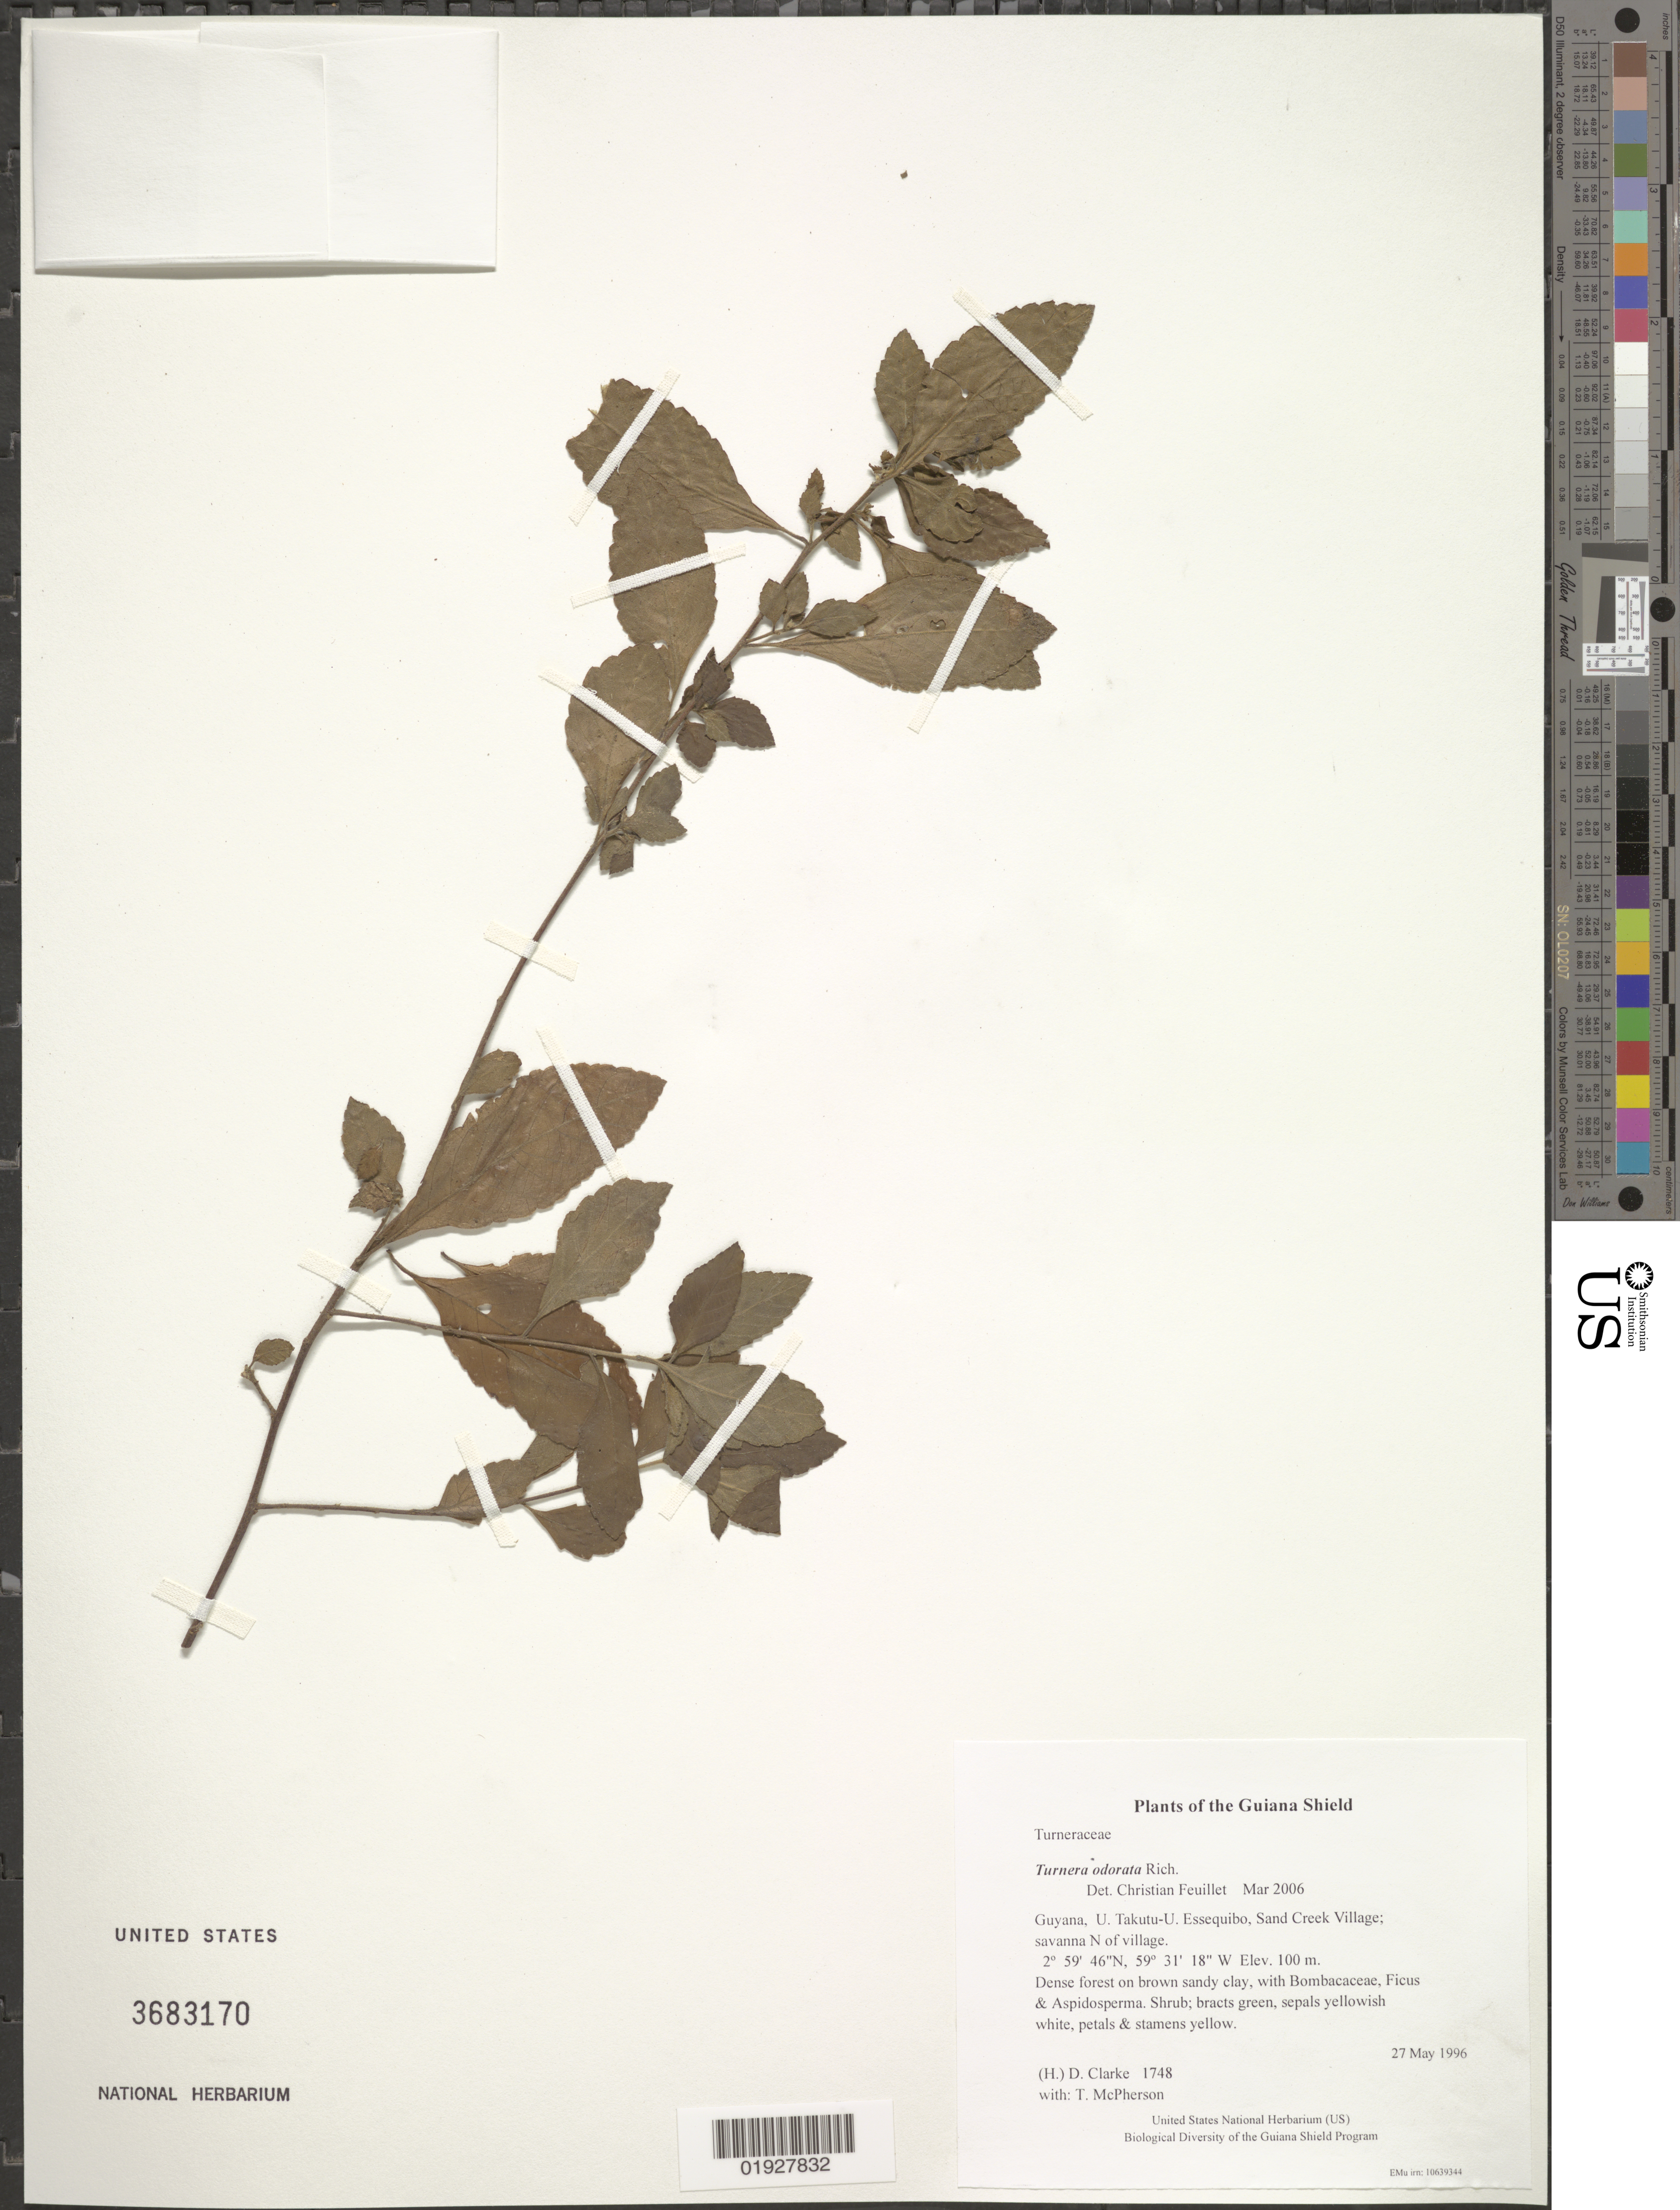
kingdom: Plantae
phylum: Tracheophyta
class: Magnoliopsida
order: Malpighiales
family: Turneraceae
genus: Turnera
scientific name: Turnera odorata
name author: Rich.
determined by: Feuillet, C.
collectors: H. D. Clarke & T. McPherson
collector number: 1748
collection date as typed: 27 May 1996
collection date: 1996-05-27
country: Guyana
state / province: U. Takutu-U. Essequibo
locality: Sand Creek Village; savanna N of village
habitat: Dense forest on brown sandy clay, with Bombacaceae, Ficus & Aspidosperma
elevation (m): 100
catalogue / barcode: US 3683170